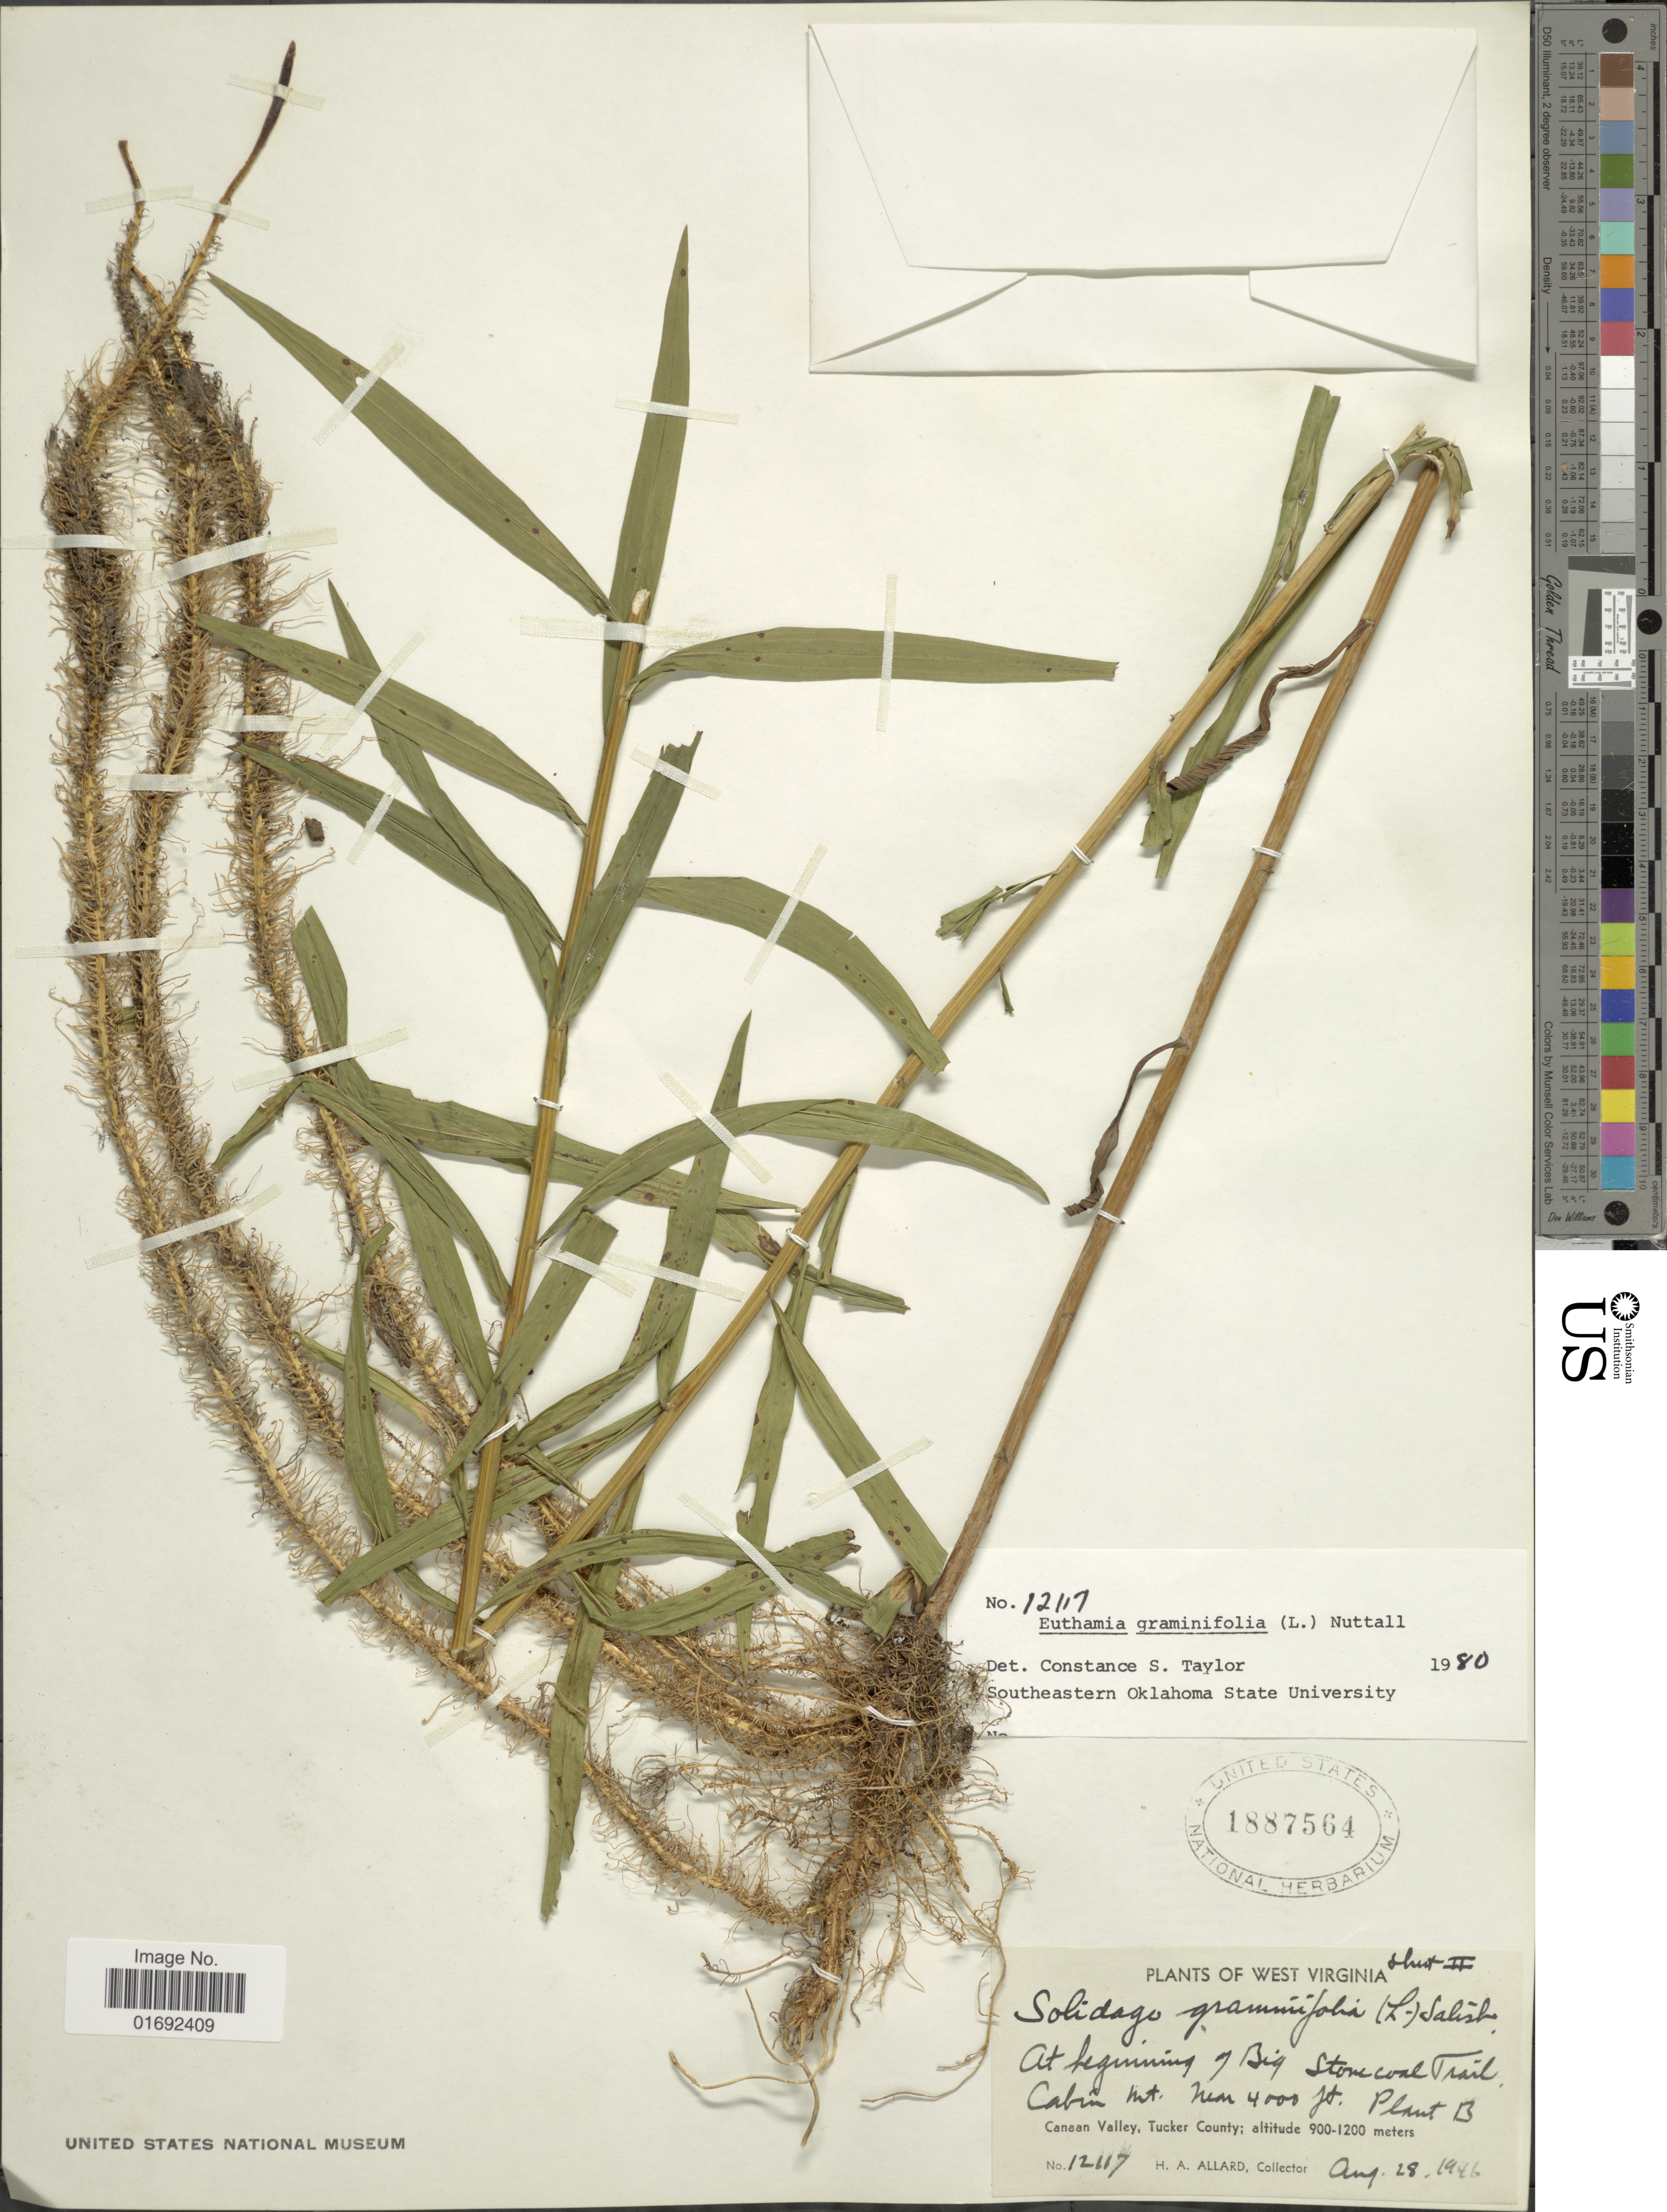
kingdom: Plantae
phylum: Tracheophyta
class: Magnoliopsida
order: Asterales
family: Asteraceae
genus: Euthamia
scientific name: Euthamia graminifolia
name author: (L.) Nutt.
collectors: H. A. Allard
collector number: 12117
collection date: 1946-08-28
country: United States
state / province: West Virginia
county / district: Tucker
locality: At beginning of Big Stonecoal Trail, Cabin Mt, Canaan Valley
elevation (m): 900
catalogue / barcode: US 1887564